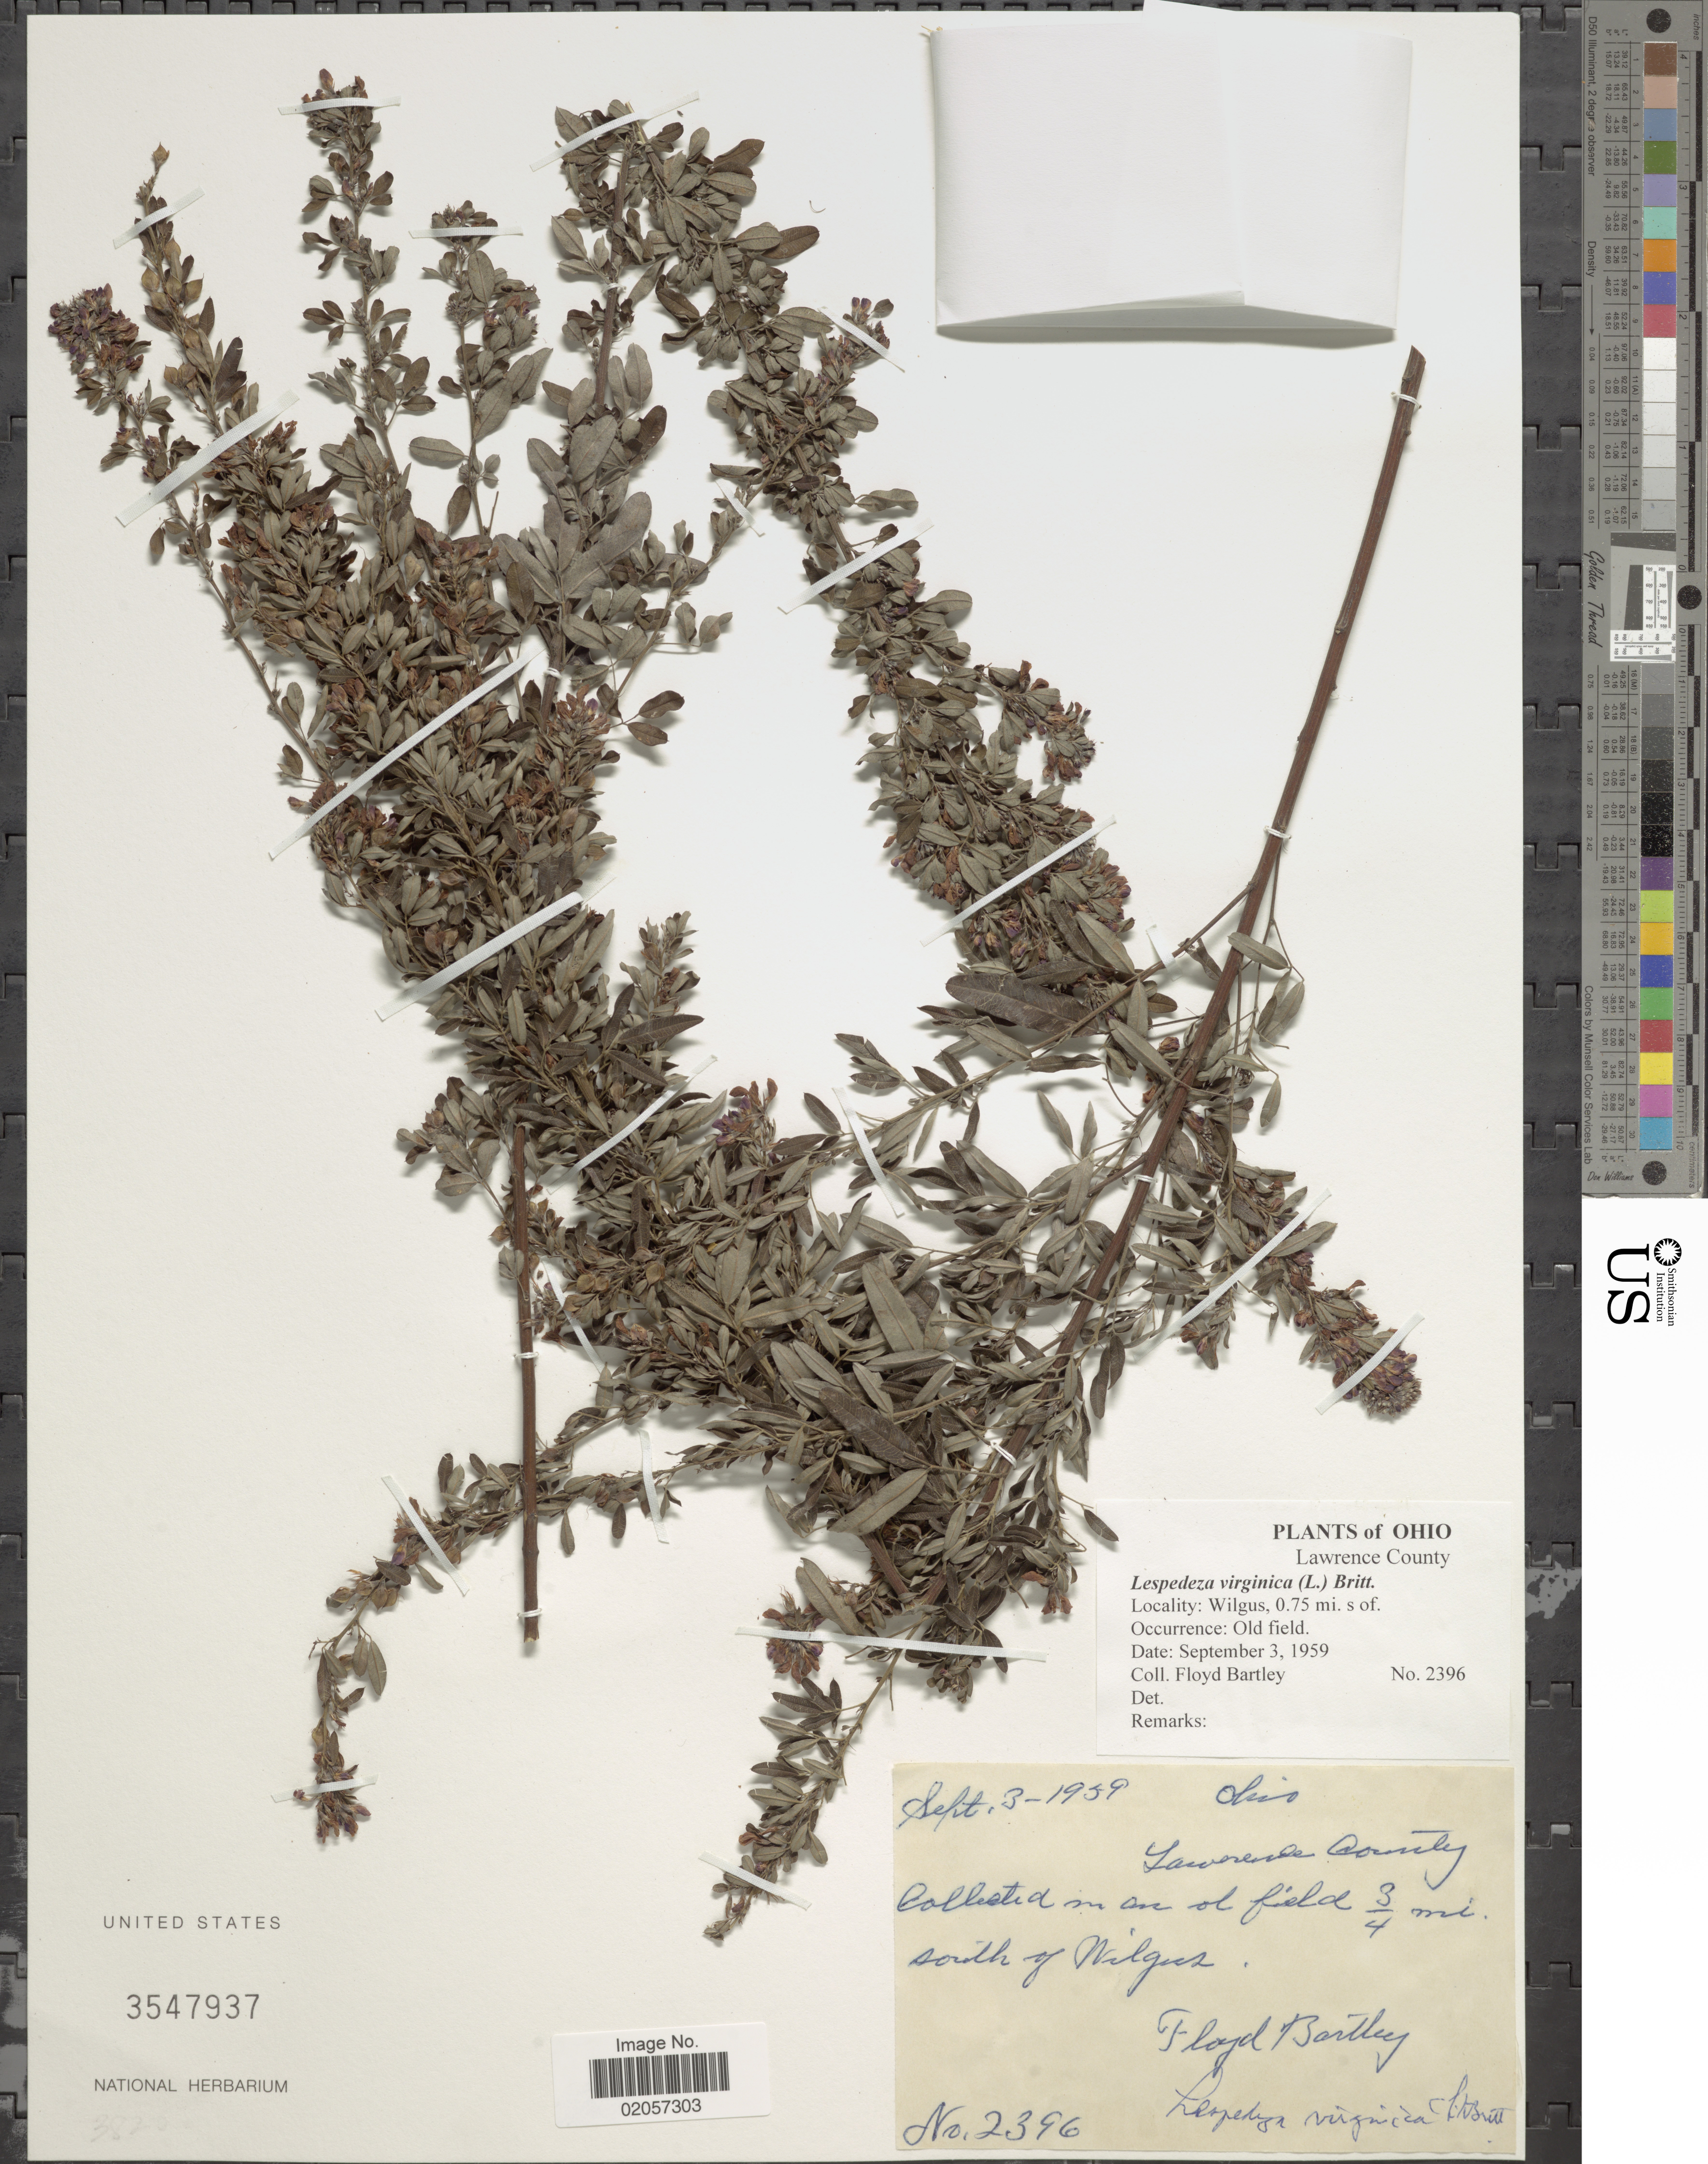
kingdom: Plantae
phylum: Tracheophyta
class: Magnoliopsida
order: Fabales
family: Fabaceae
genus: Lespedeza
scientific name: Lespedeza virginica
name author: (L.) Britton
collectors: F. Bartley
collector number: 2396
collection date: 1959-09-03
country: United States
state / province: Ohio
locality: Ohio. Lawrence county, Collected in an old field 3/4 mi. south of Wilgus.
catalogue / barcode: US 3547937